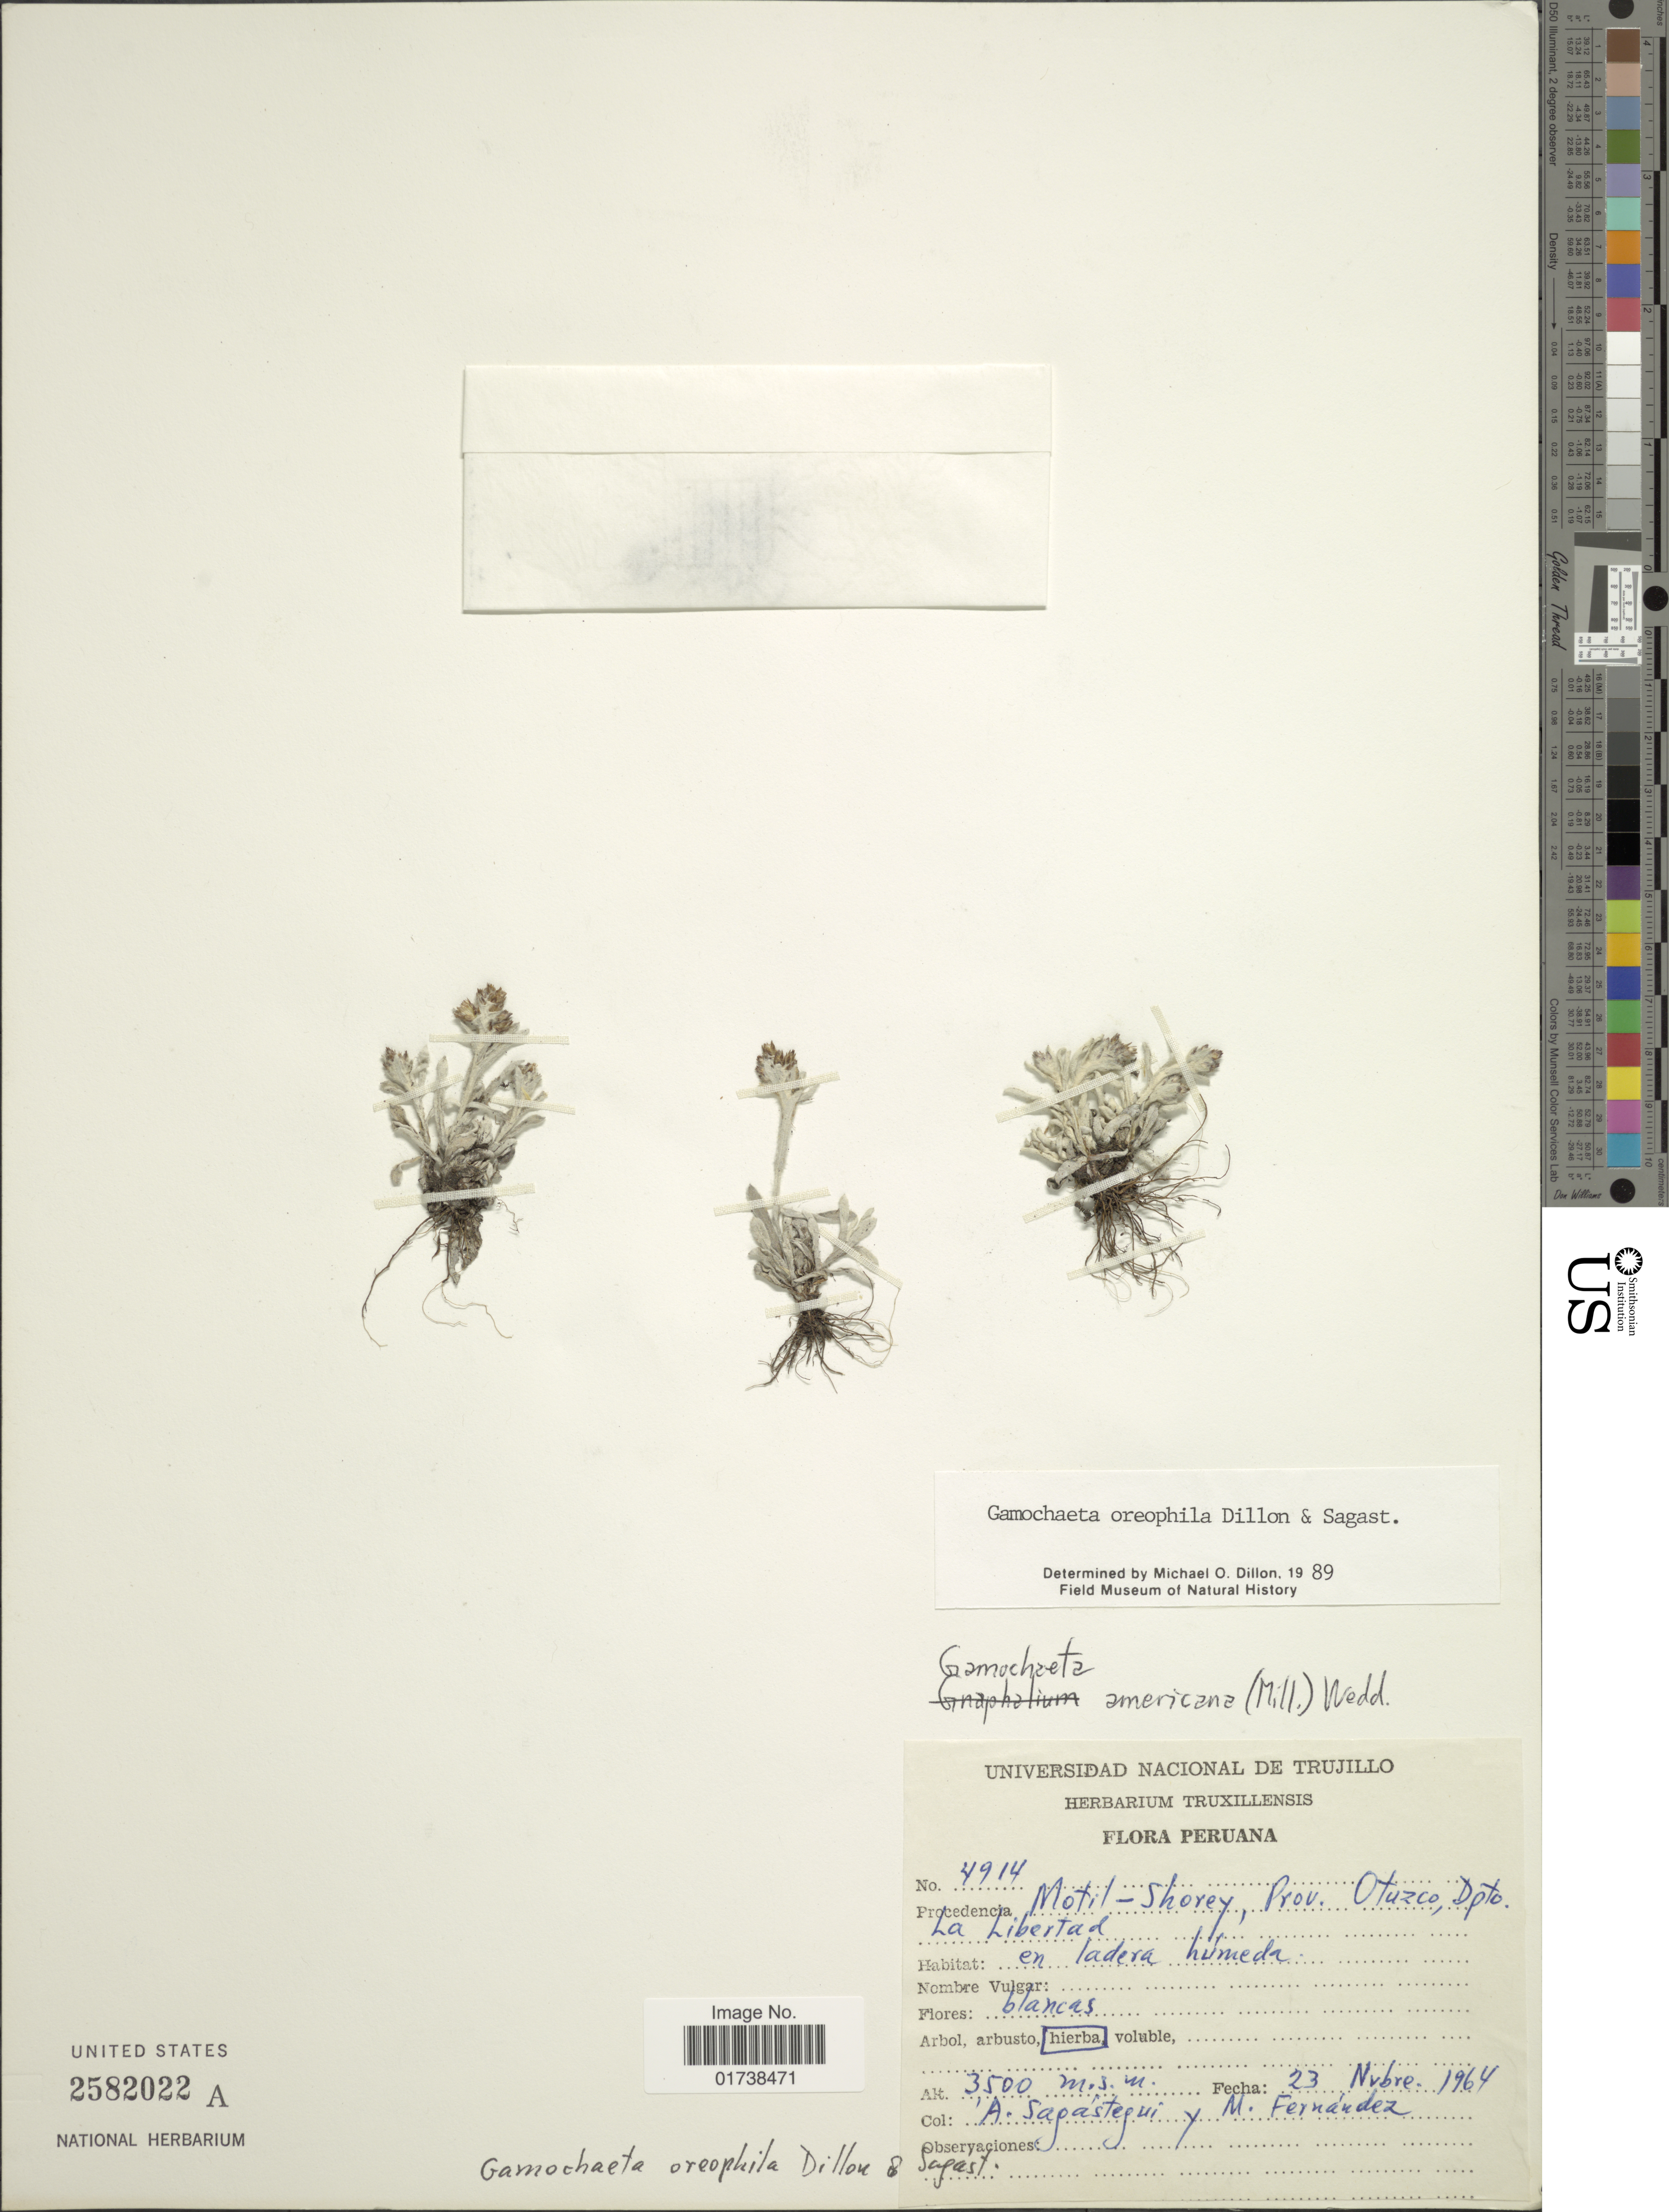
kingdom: Plantae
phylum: Tracheophyta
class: Magnoliopsida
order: Asterales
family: Asteraceae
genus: Gamochaeta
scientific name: Gamochaeta oreophila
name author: M.O. Dillon & Sagást.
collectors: A. Sagástegui A. & M. Fernandez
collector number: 4914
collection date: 1964-11-23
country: Peru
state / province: La Libertad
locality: Motil-Shorey, Prov. Otuzco, Dpto. La Libertad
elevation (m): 3500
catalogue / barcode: US 2582022A